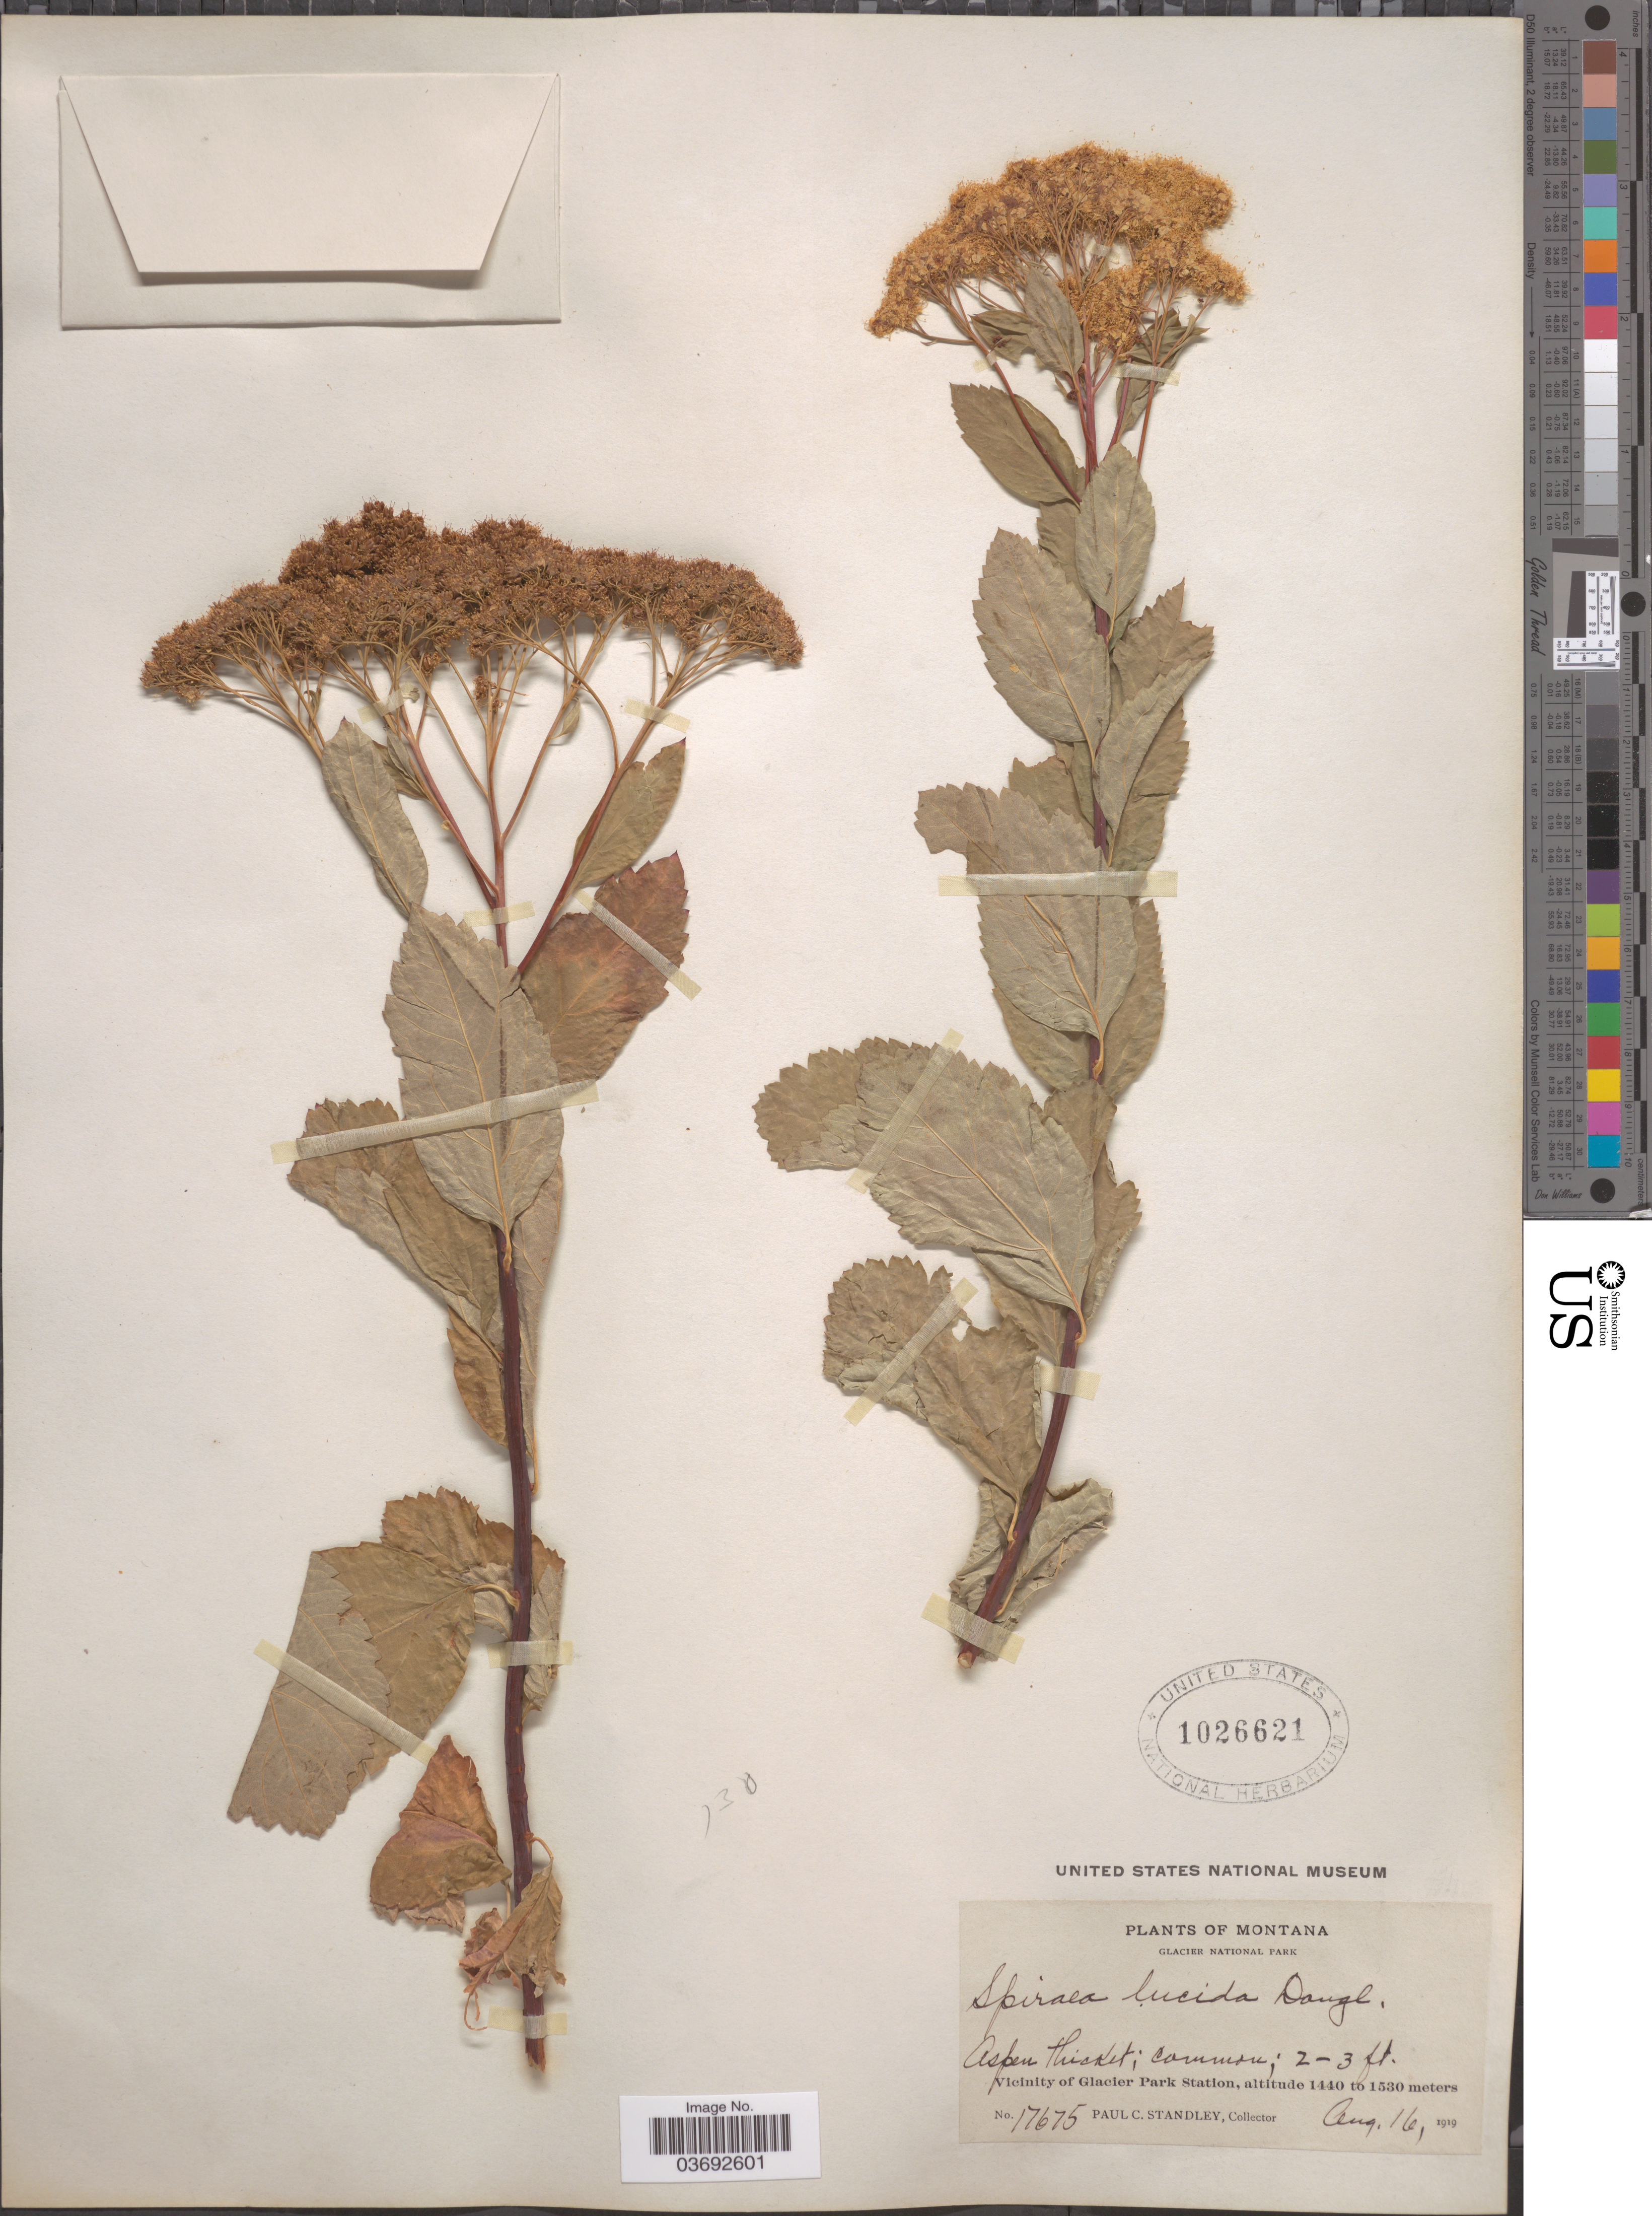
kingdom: Plantae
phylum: Tracheophyta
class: Magnoliopsida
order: Rosales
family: Rosaceae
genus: Spiraea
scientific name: Spiraea lucida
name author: Douglas ex Greene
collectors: P. C. Standley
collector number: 17675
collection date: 1919-08-16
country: United States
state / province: Montana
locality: Glacier National Park. Vicinity of Glacier Park Station.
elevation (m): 1440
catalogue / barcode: US 1026621